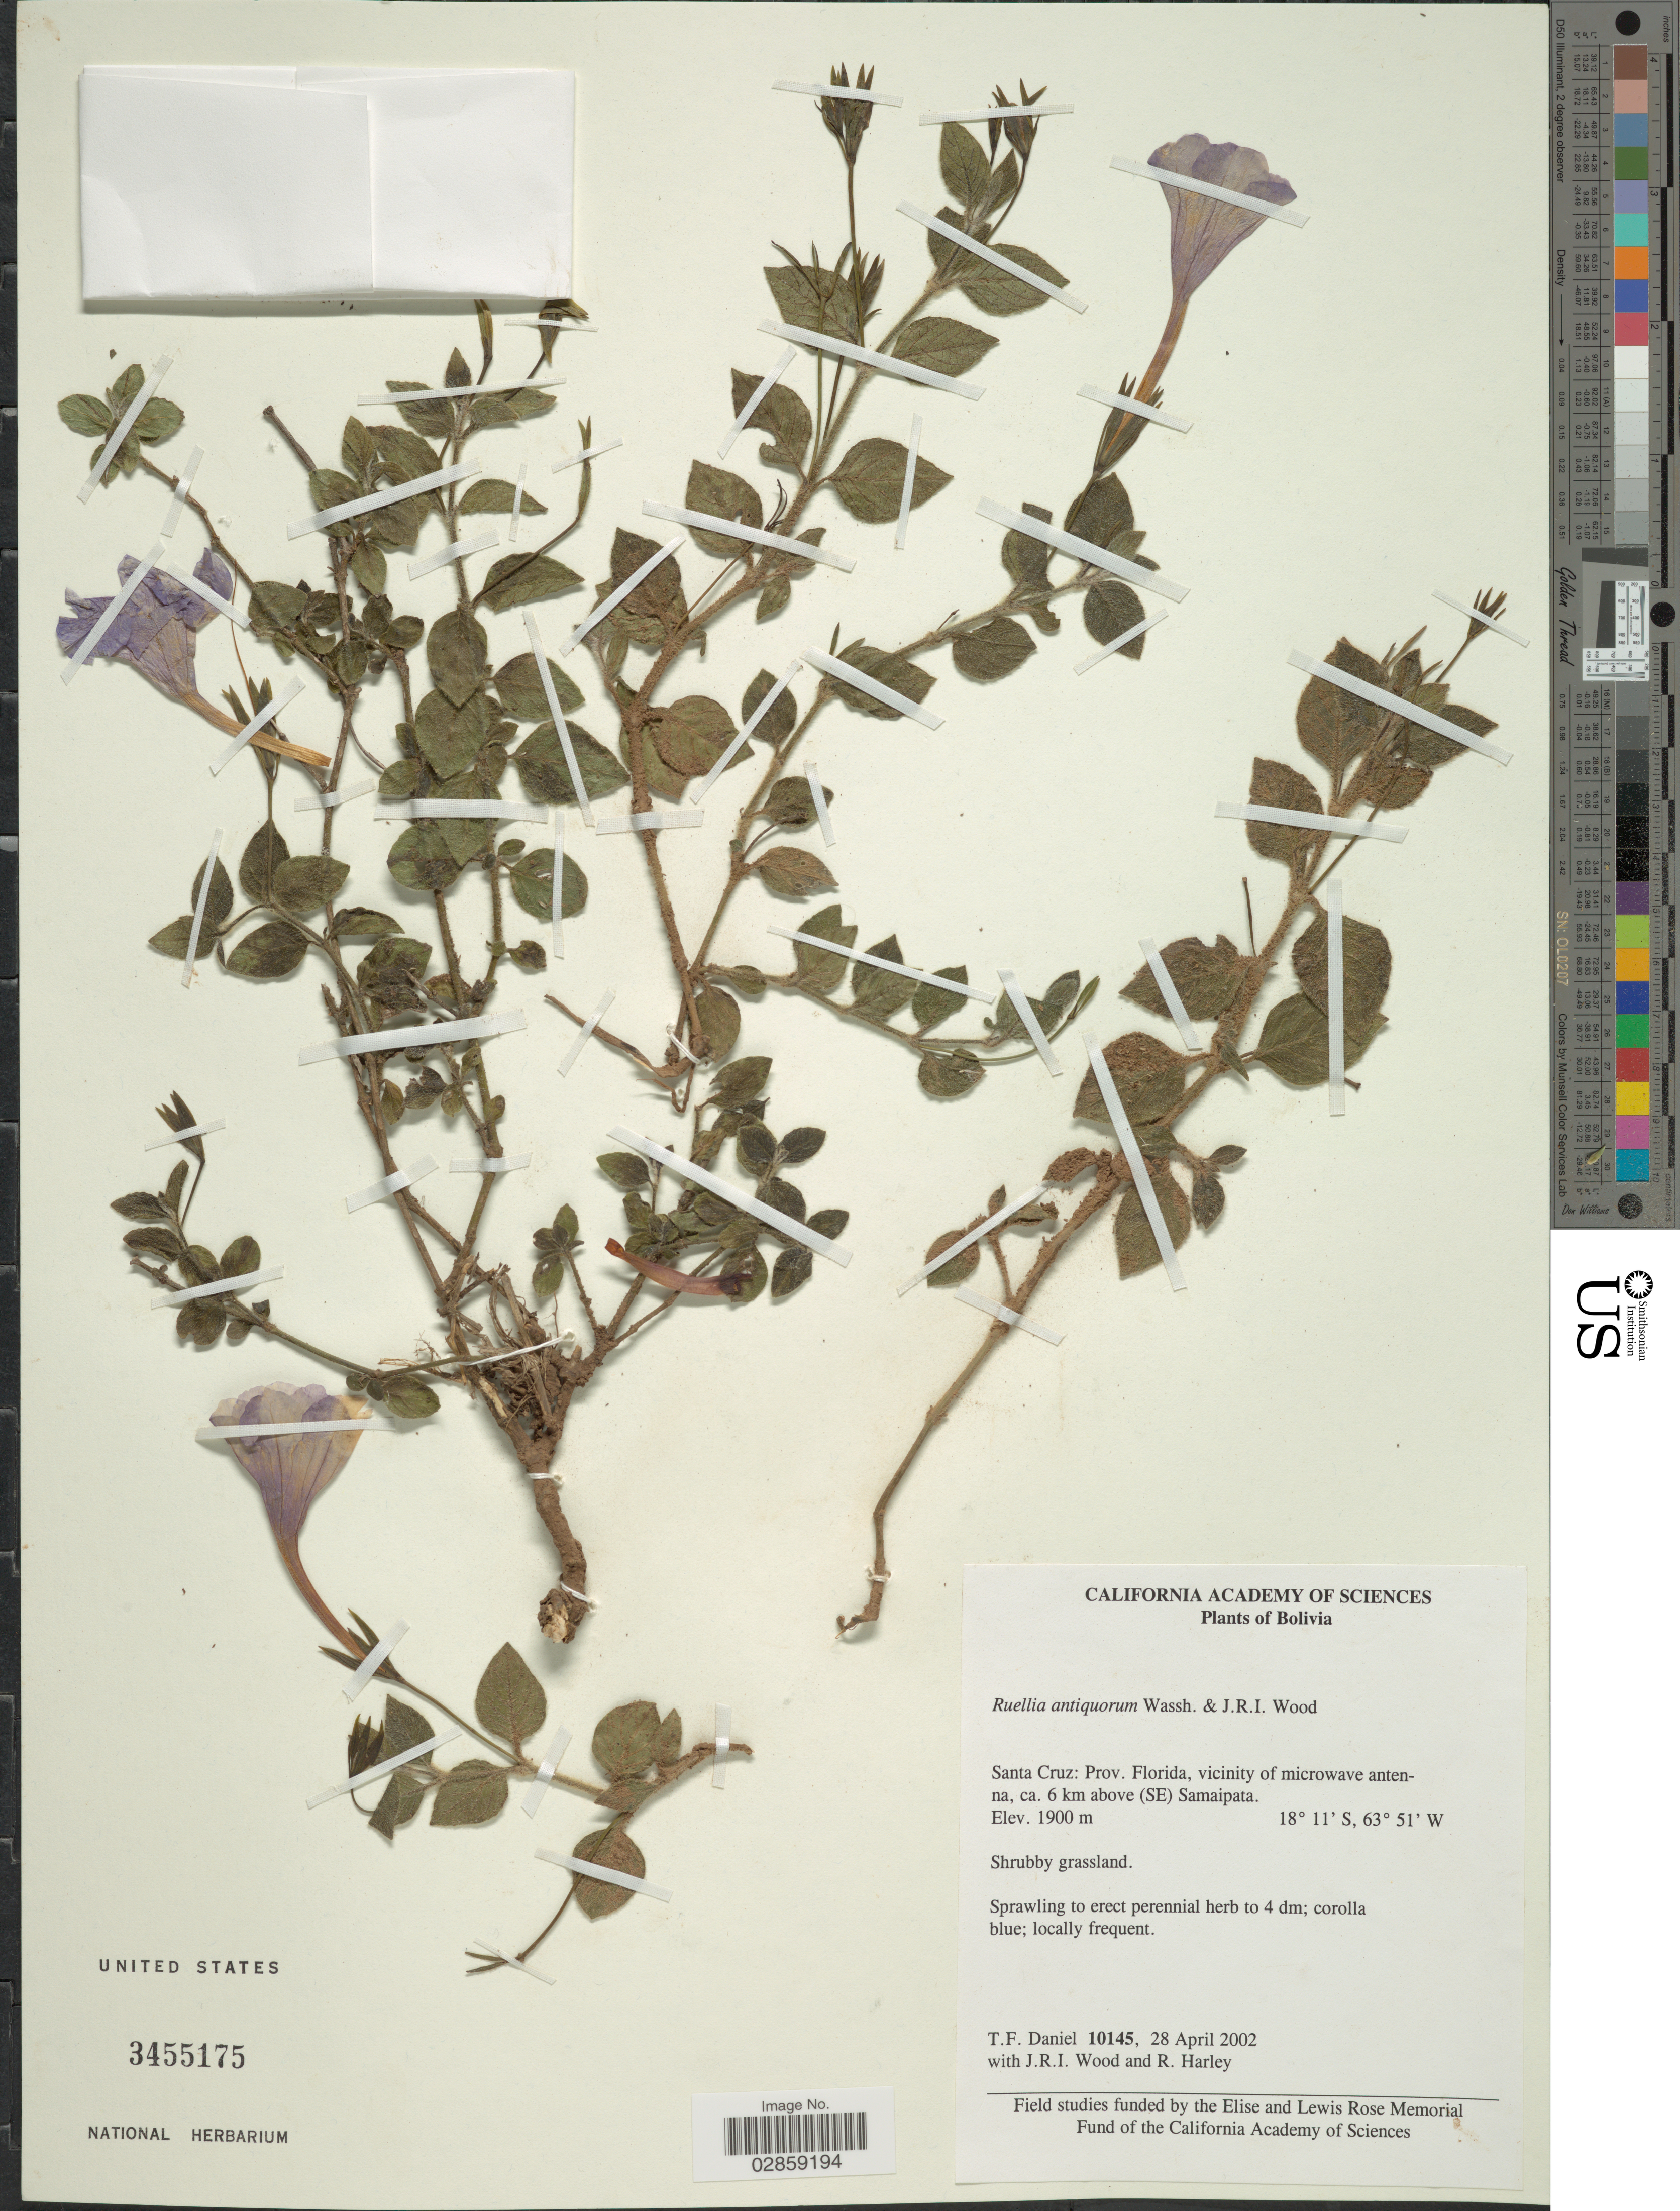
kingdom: Plantae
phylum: Tracheophyta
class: Magnoliopsida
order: Lamiales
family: Acanthaceae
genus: Ruellia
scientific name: Ruellia antiquorum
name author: Wassh. & J.R.I. Wood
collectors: T. F. Daniel, J. R. I. Wood & R. Harley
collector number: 10145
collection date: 2002-04-28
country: Bolivia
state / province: Santa Cruz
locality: Prov. Florida, vicinity of microwave antenna, ca. 6 km above (SE) Samaipata.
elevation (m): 1900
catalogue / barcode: US 3455175